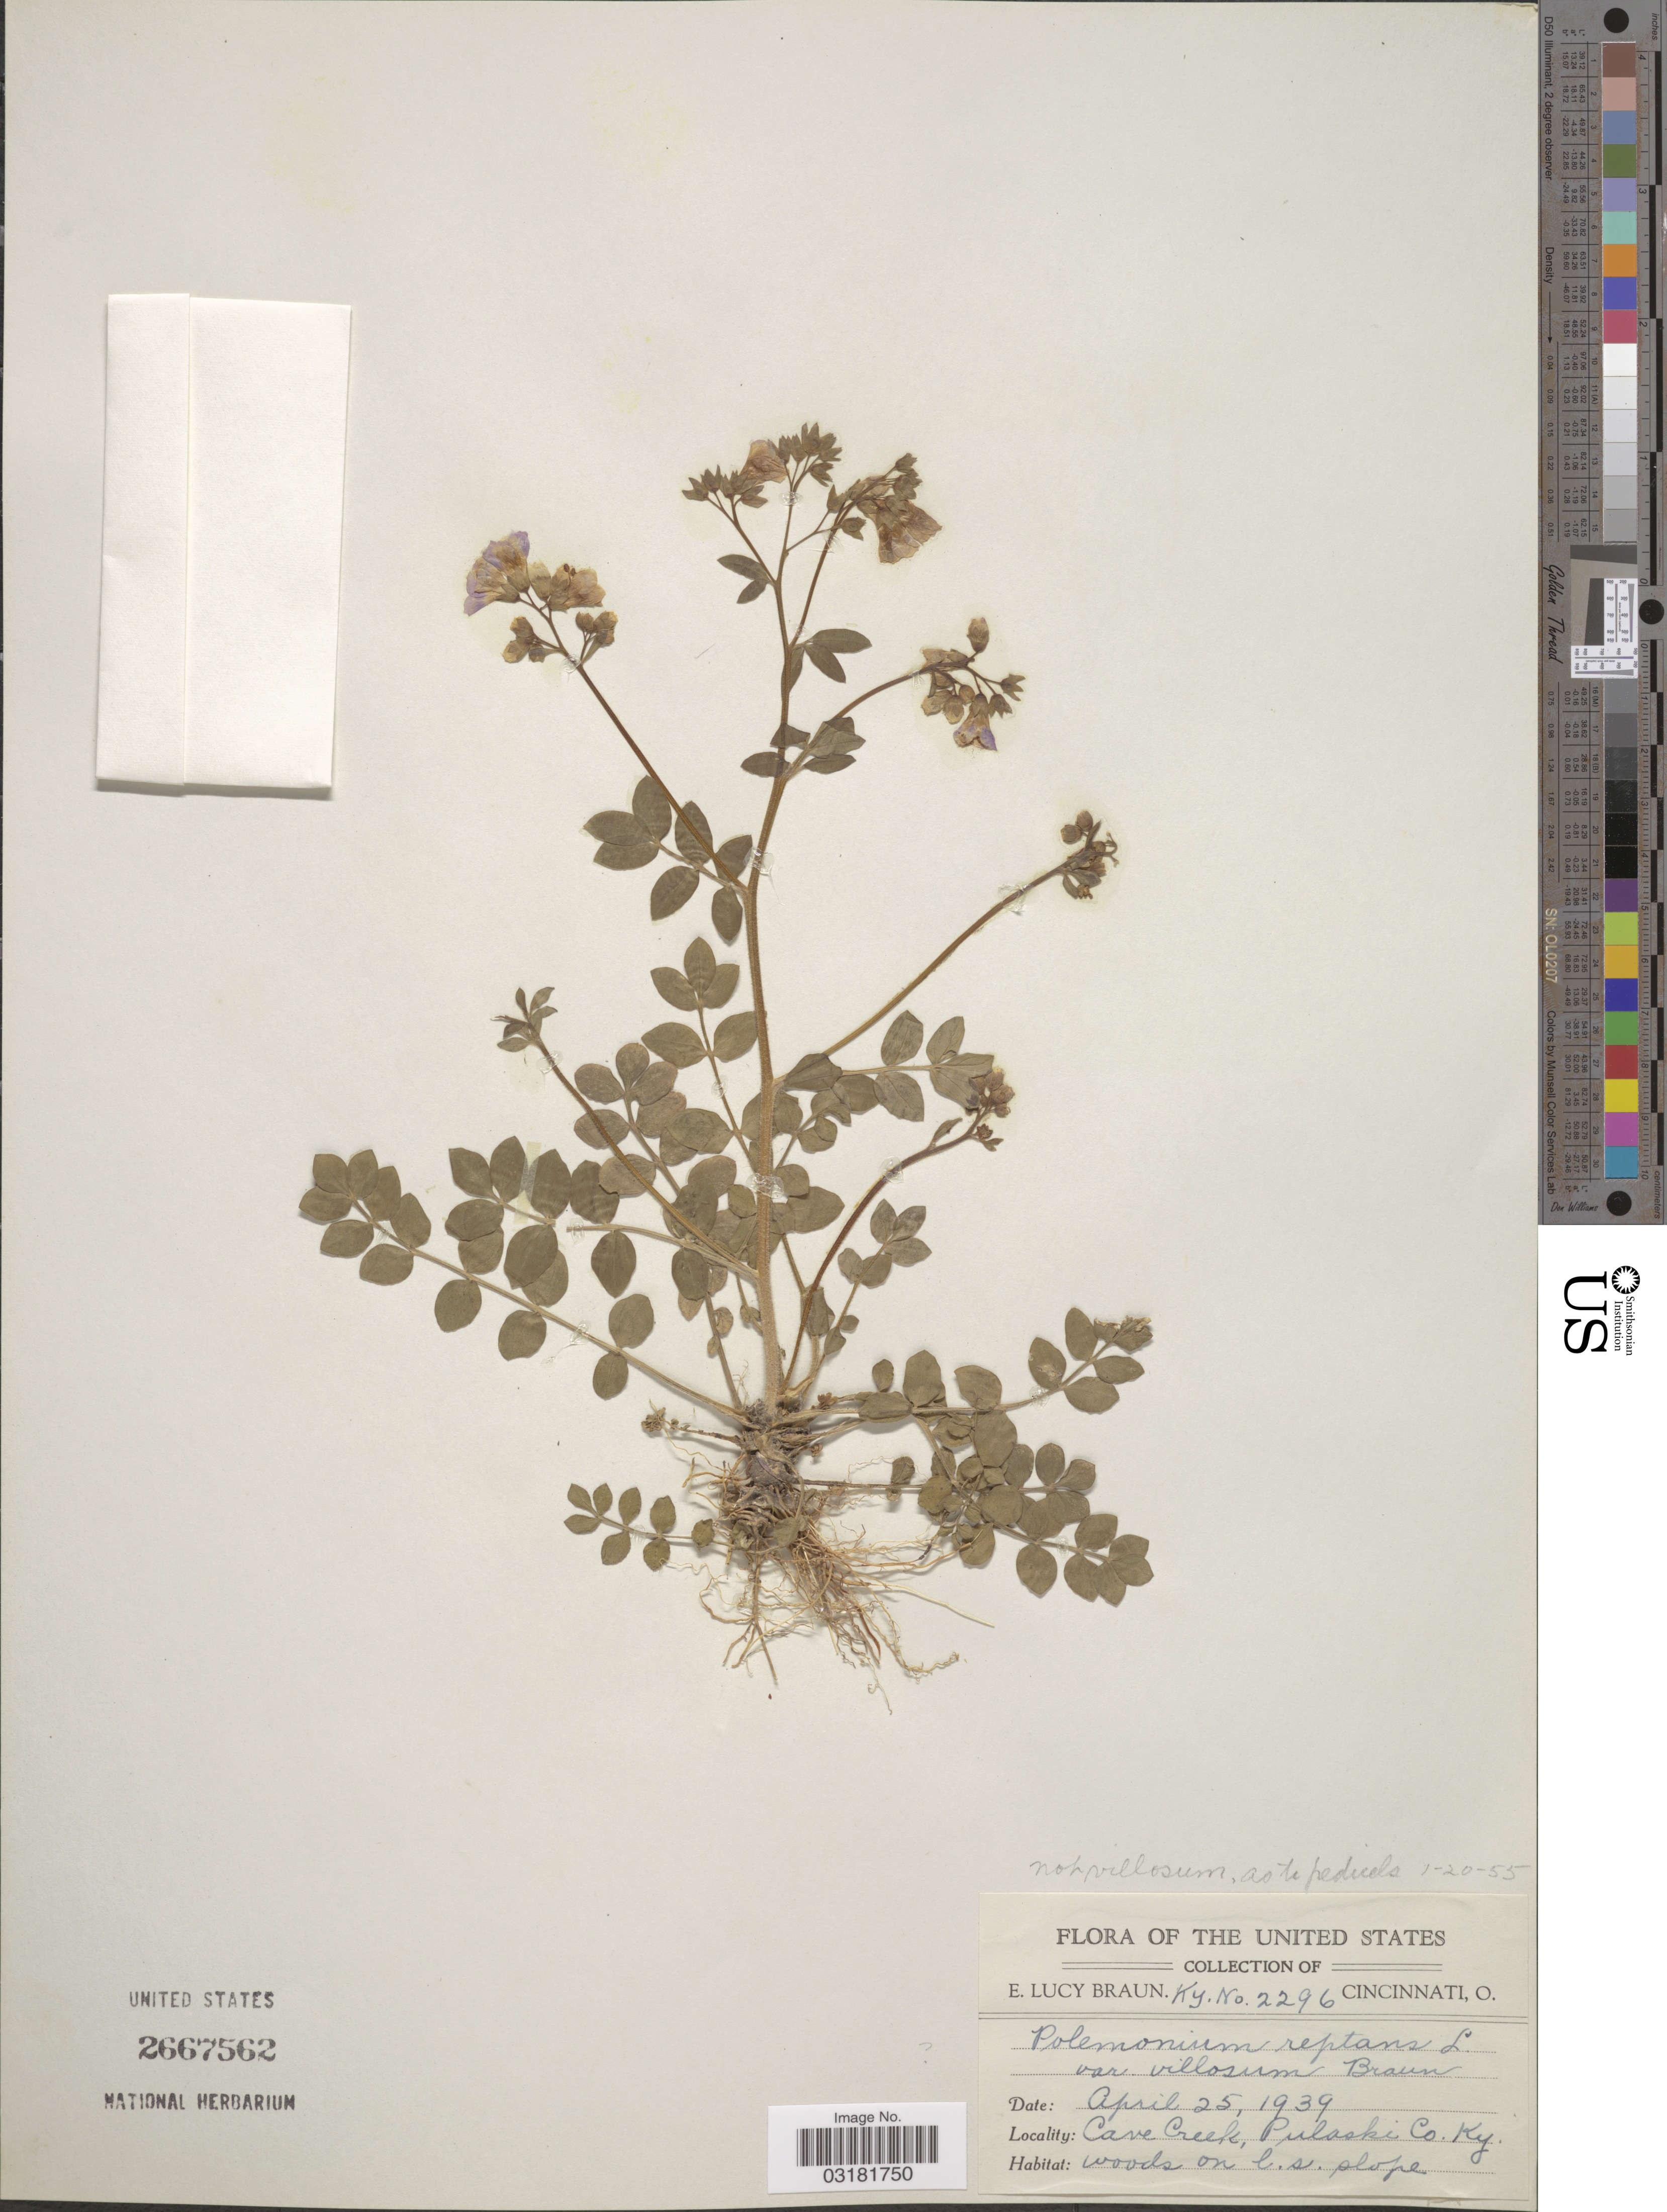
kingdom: Plantae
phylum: Tracheophyta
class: Magnoliopsida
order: Ericales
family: Polemoniaceae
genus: Polemonium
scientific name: Polemonium reptans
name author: L.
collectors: E. L. Braun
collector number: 2296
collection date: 1939-04-25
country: United States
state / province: Kentucky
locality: Cave Creek, Pulaski Co. Ky.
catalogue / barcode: US 2667562